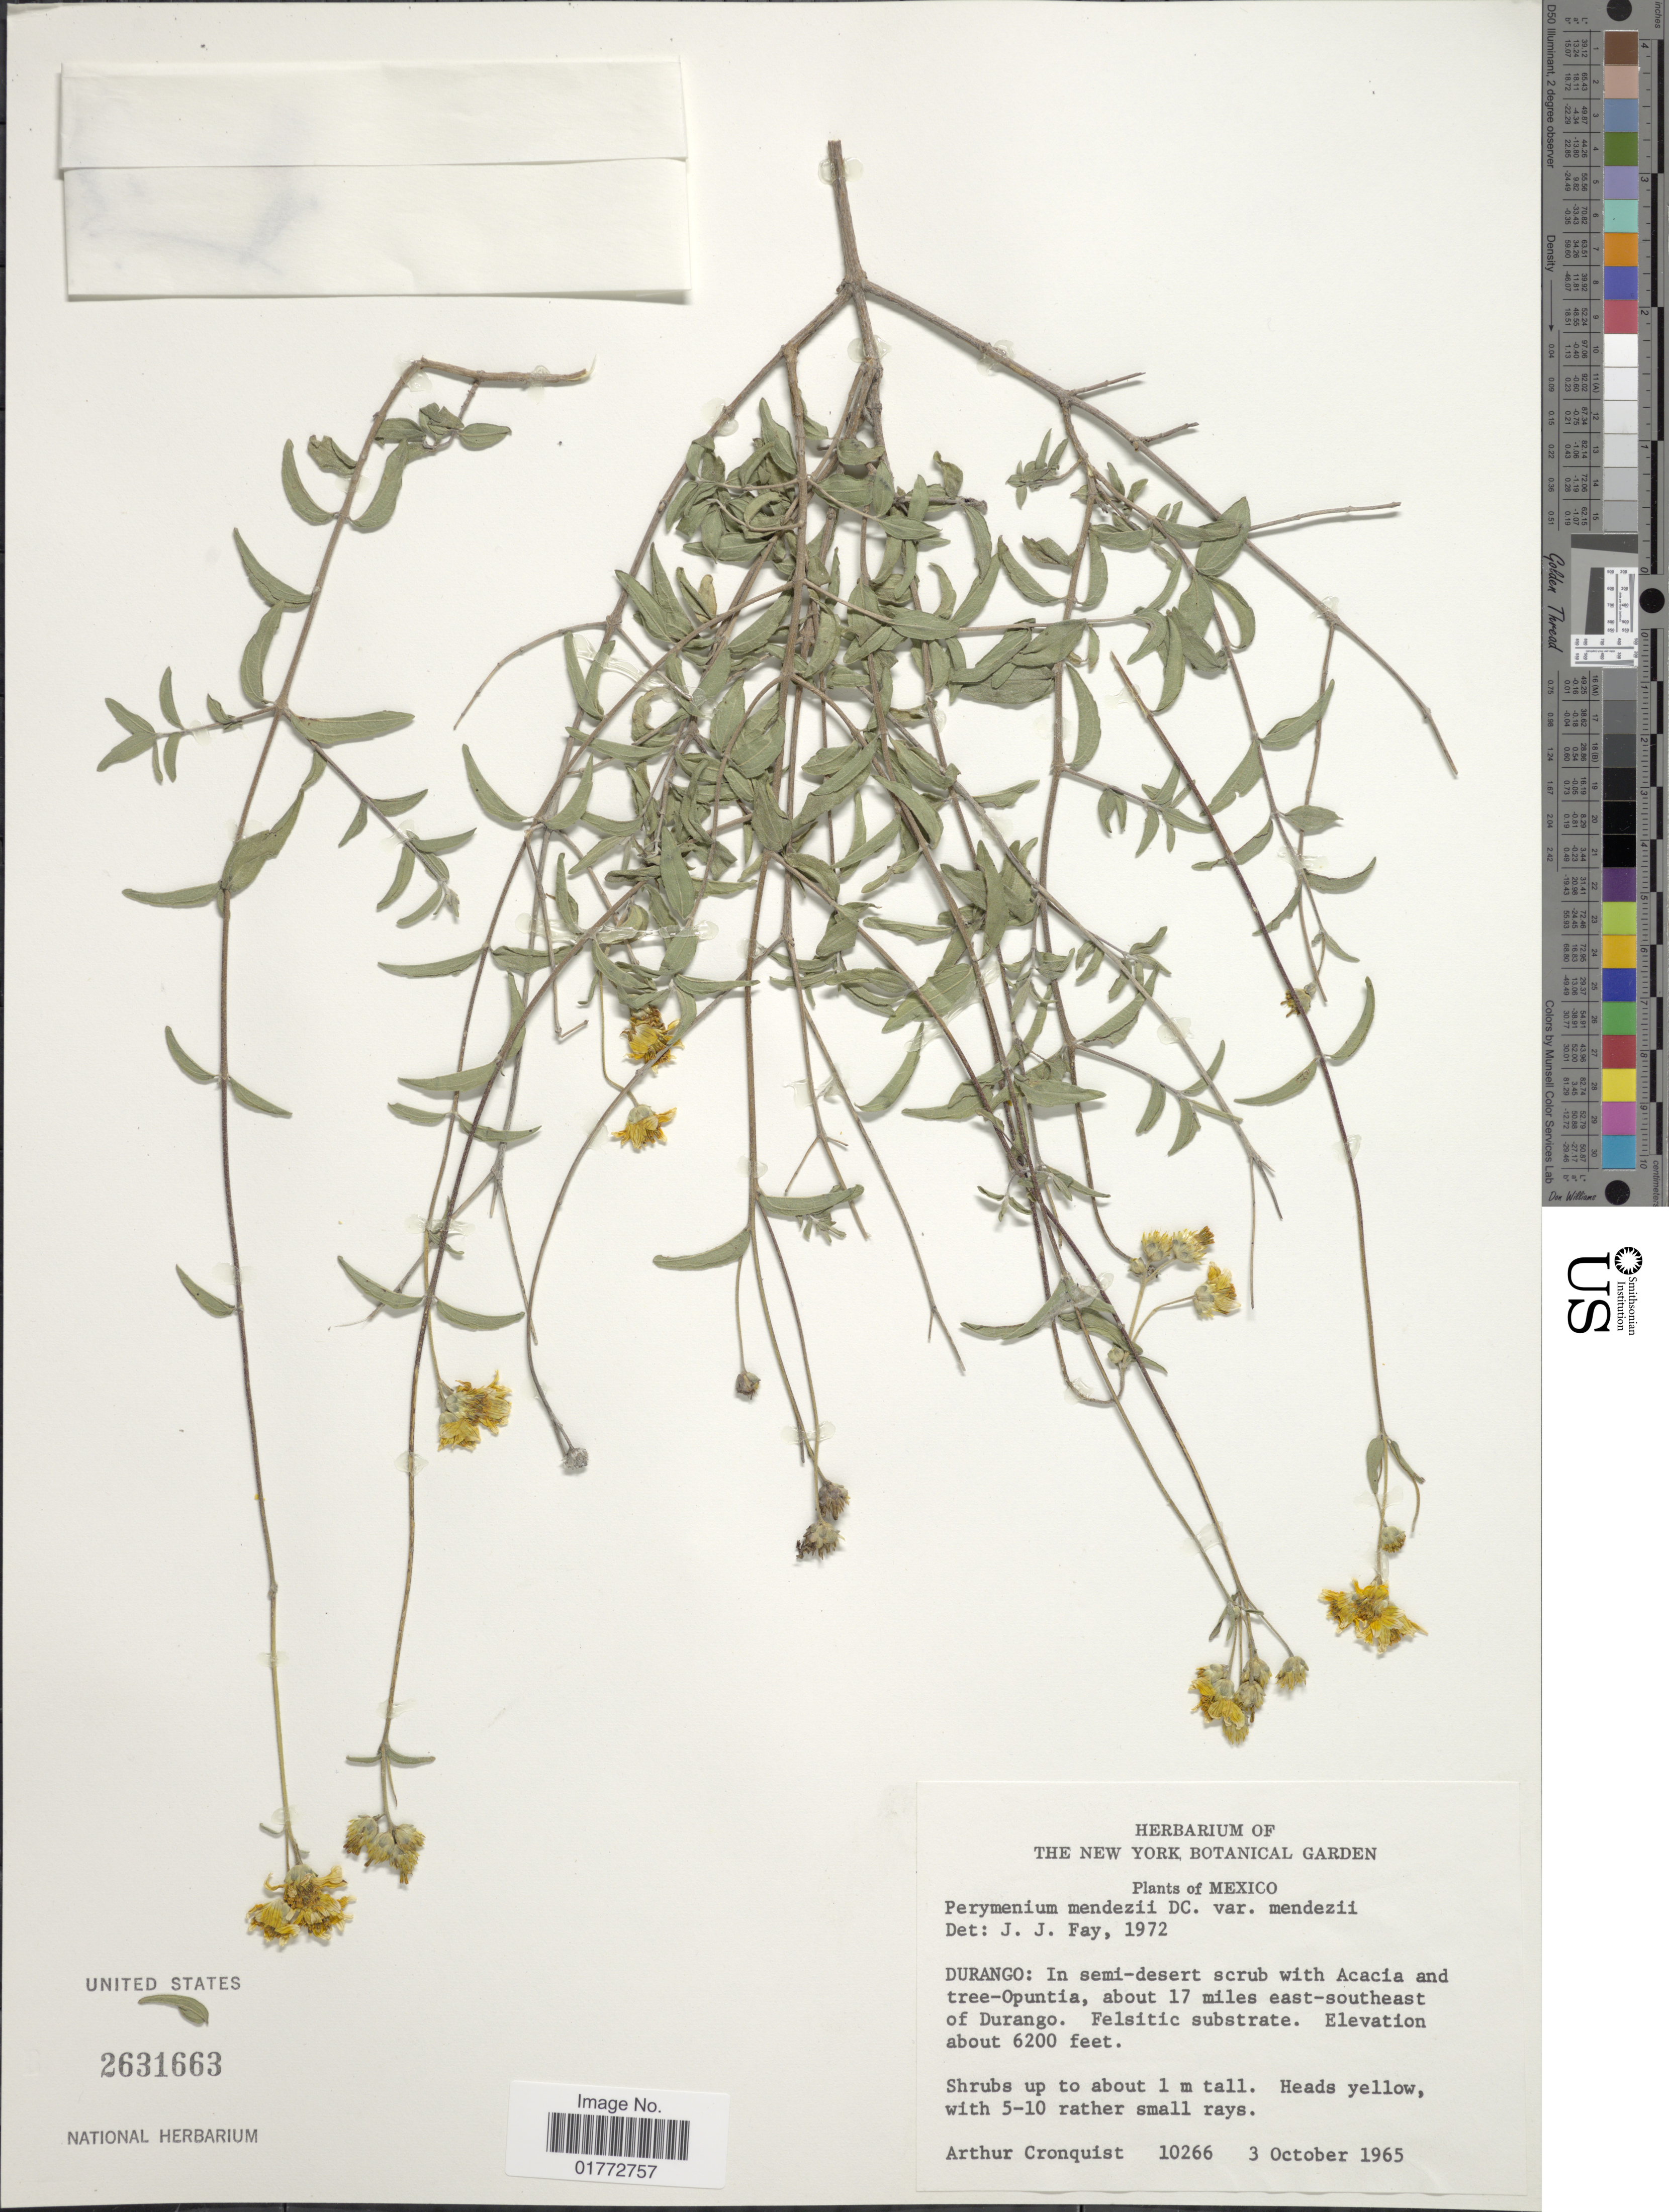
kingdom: Plantae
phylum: Tracheophyta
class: Magnoliopsida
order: Asterales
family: Asteraceae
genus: Perymenium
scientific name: Perymenium mendezii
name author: DC.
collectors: A. J. Cronquist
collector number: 10266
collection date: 1965-10-03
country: Mexico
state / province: Durango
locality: About 17 miles east-southeast of Durango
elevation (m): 1890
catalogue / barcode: US 2631663